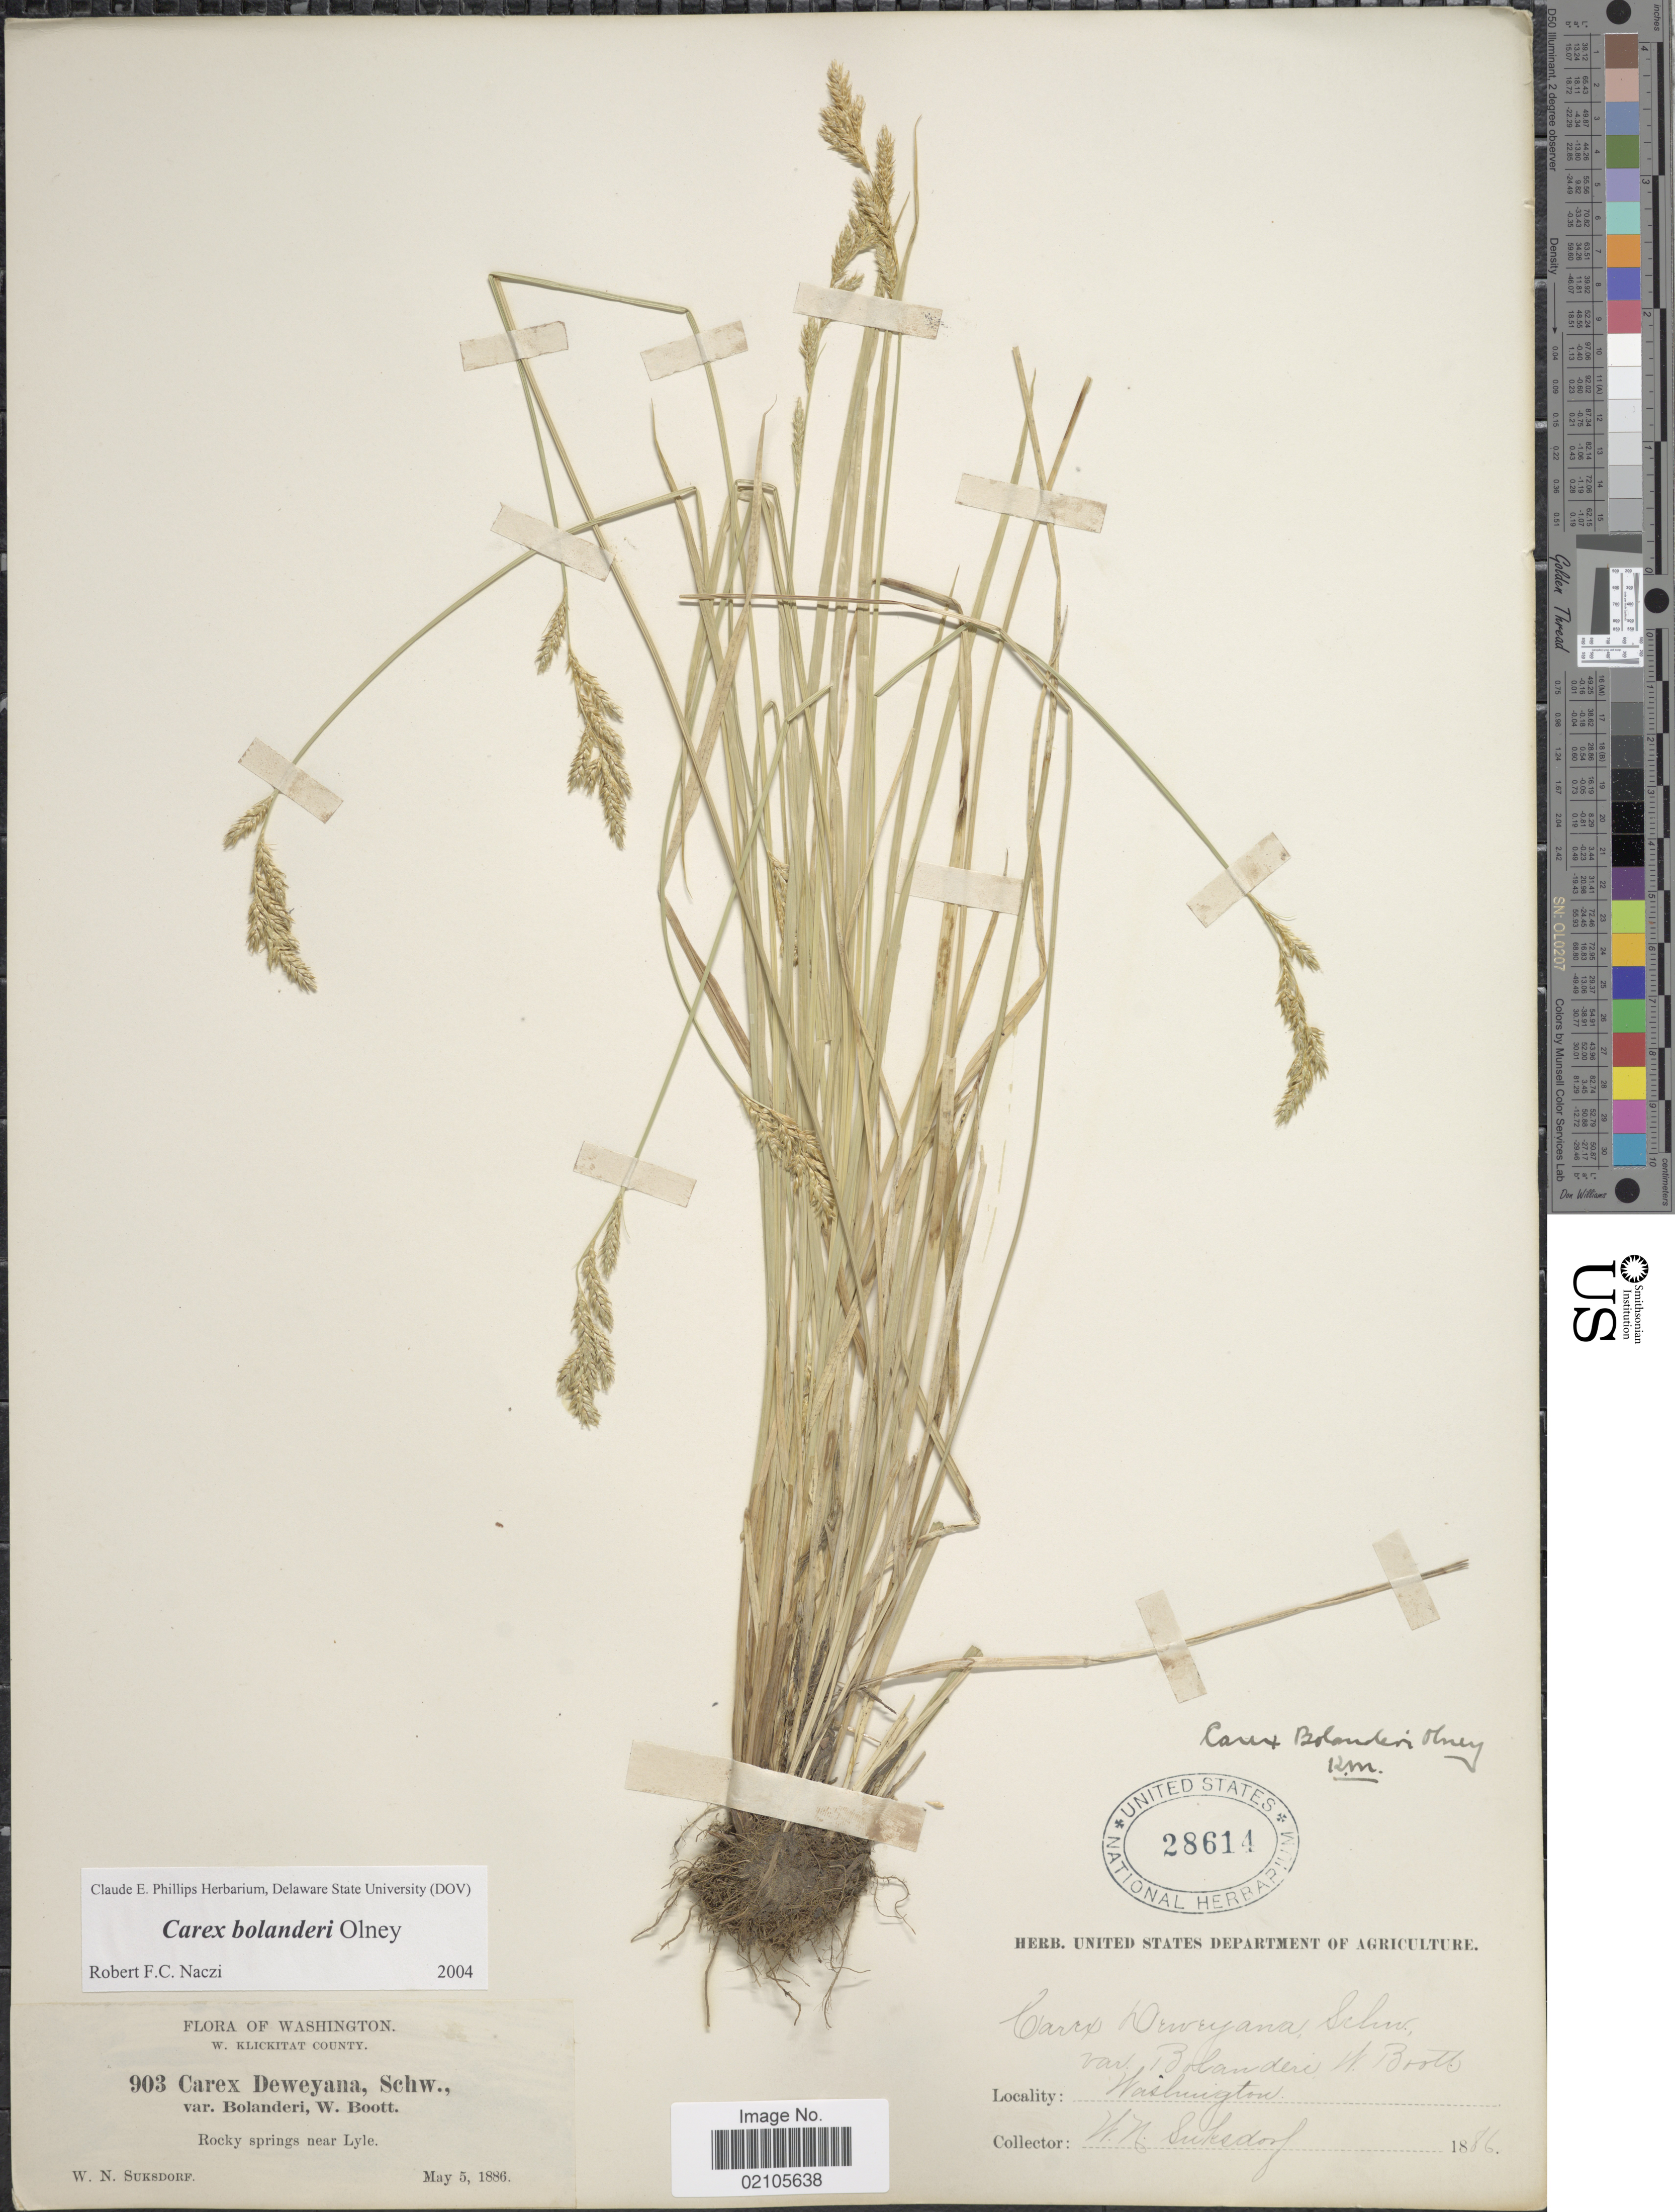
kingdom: Plantae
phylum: Tracheophyta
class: Liliopsida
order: Poales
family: Cyperaceae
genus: Carex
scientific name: Carex bolanderi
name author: Olney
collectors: W. N. Suksdorf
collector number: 903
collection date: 1886-05-05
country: United States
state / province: Washington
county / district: Klickitat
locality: W. Klickitat County, Rocky Springs near Lyle.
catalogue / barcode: US 28614